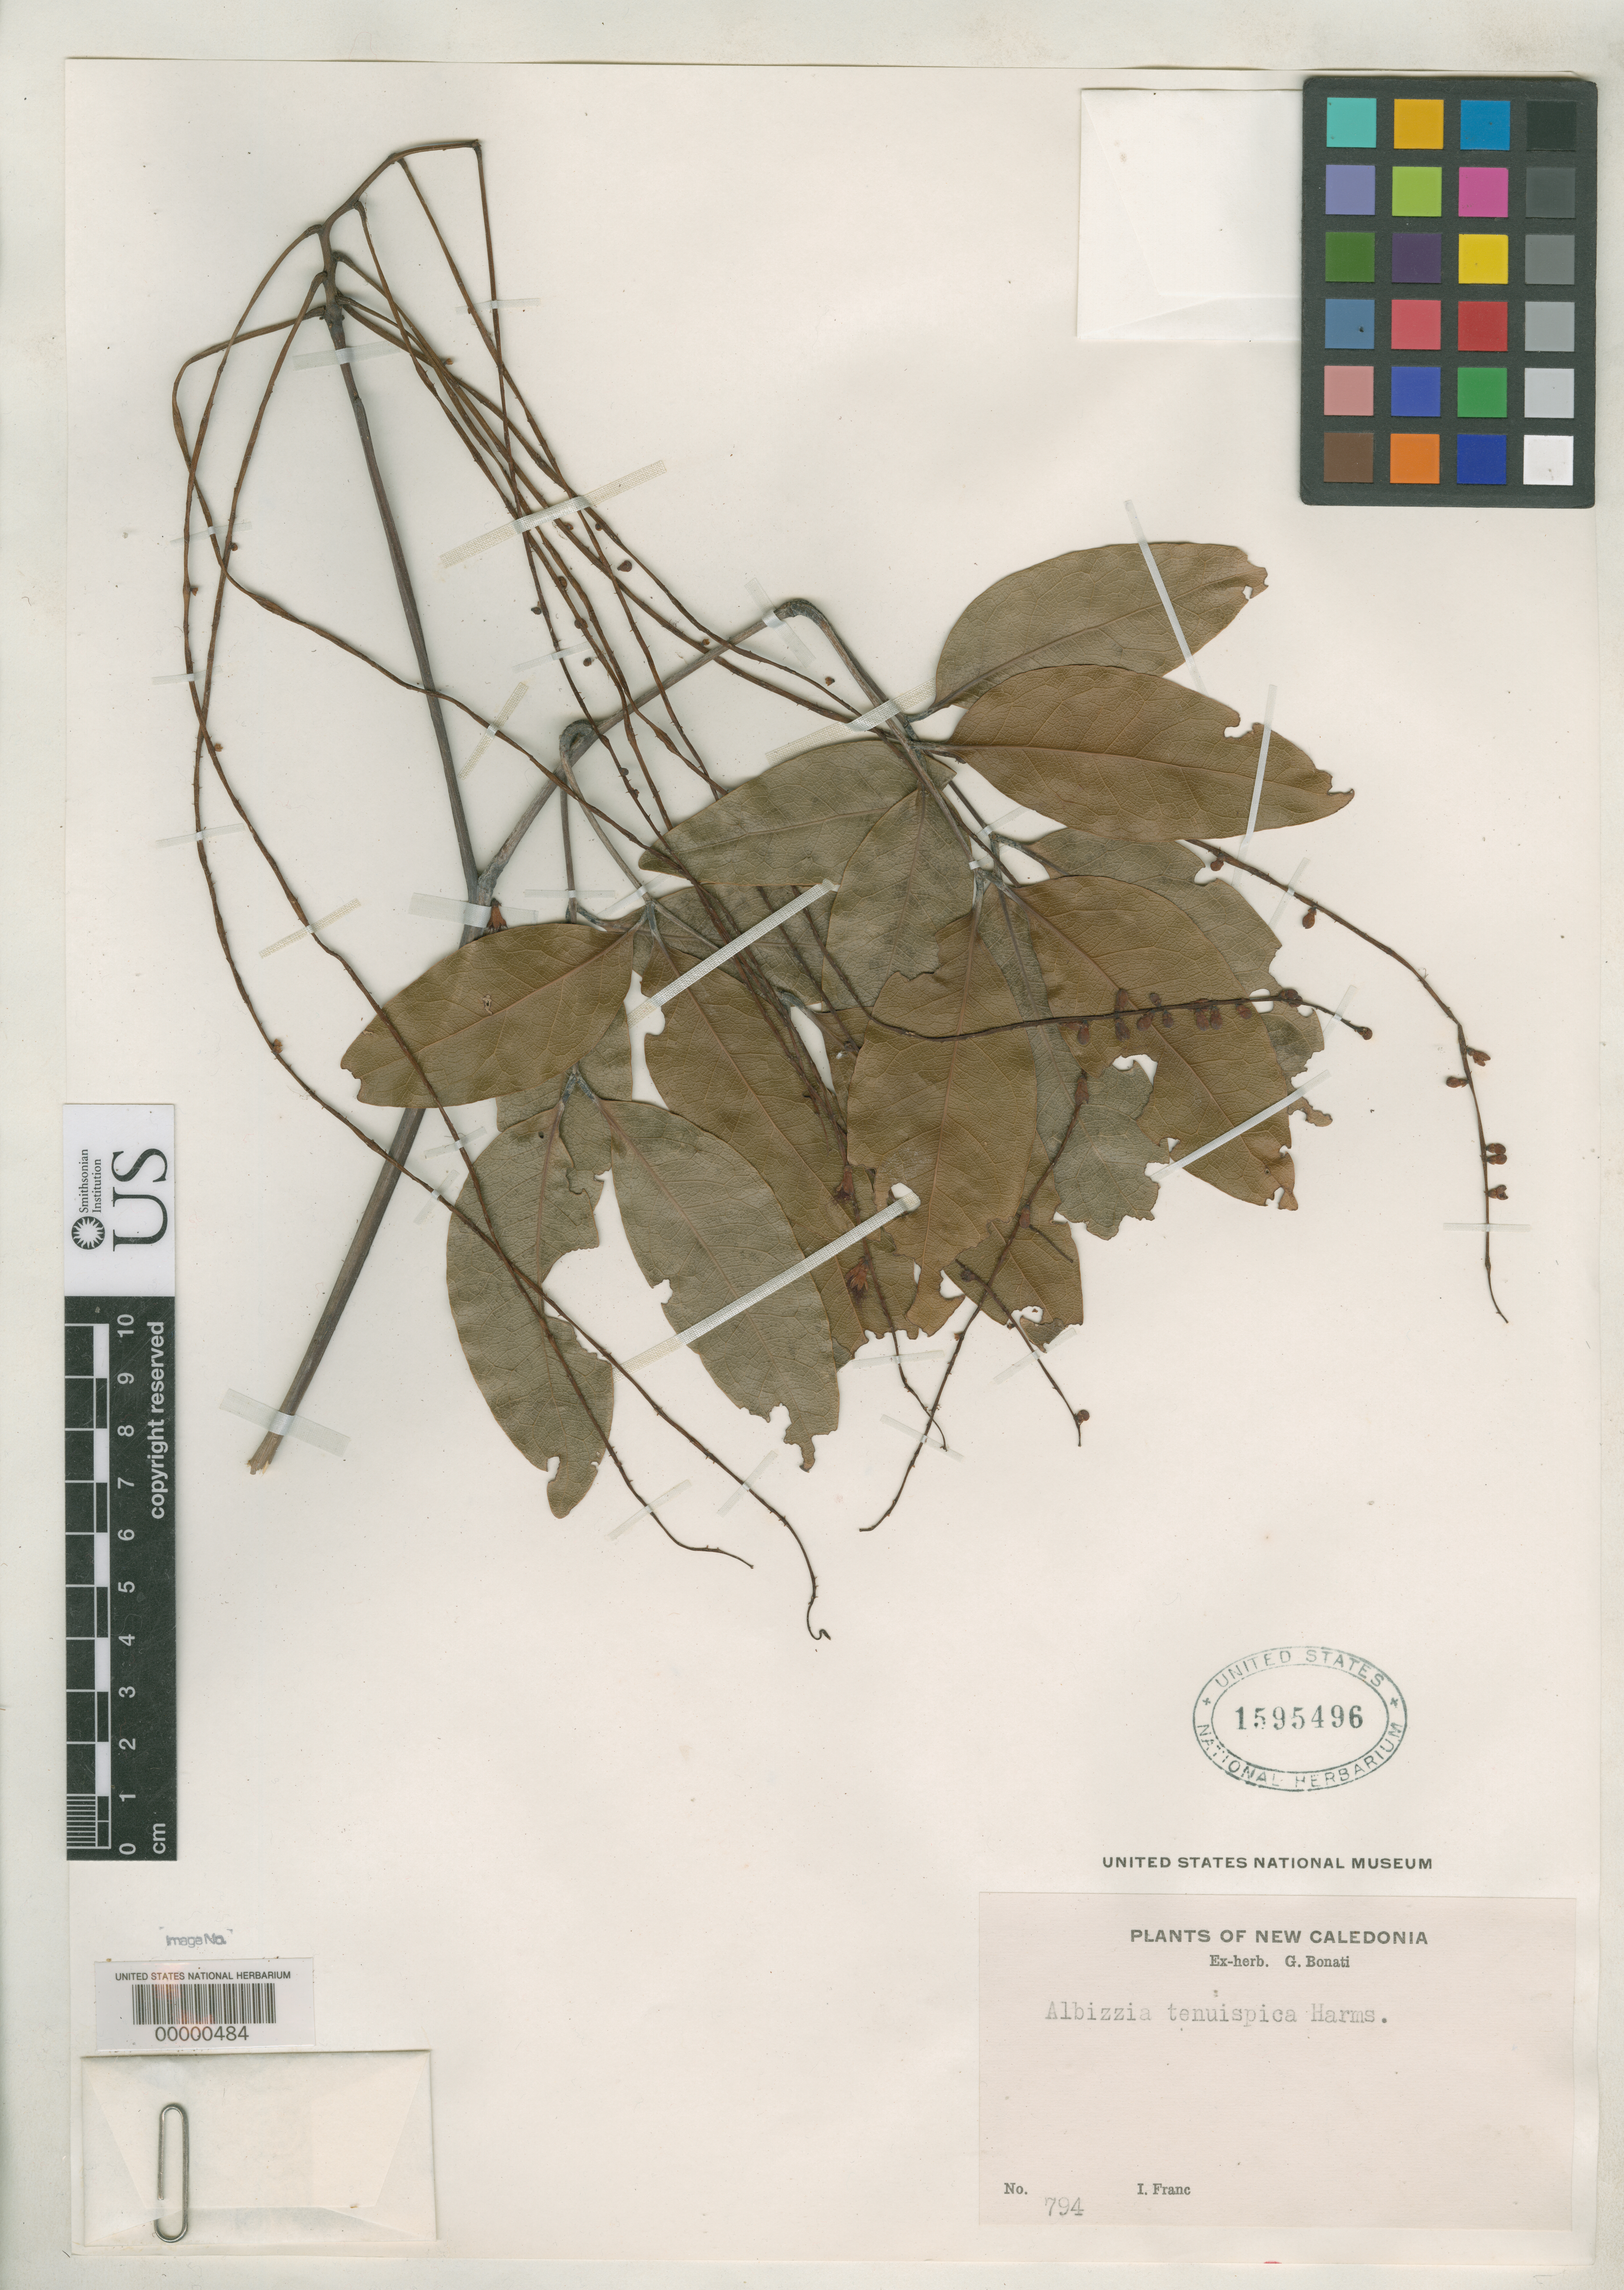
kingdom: Plantae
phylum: Tracheophyta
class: Magnoliopsida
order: Fabales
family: Fabaceae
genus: Albizia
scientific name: Albizia tenuispica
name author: Harms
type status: Isosyntype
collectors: I. Franc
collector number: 794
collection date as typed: Jan 1909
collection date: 1909-01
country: New Caledonia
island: New Caledonia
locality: Baie Nord, Prony.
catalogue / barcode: US 1595496